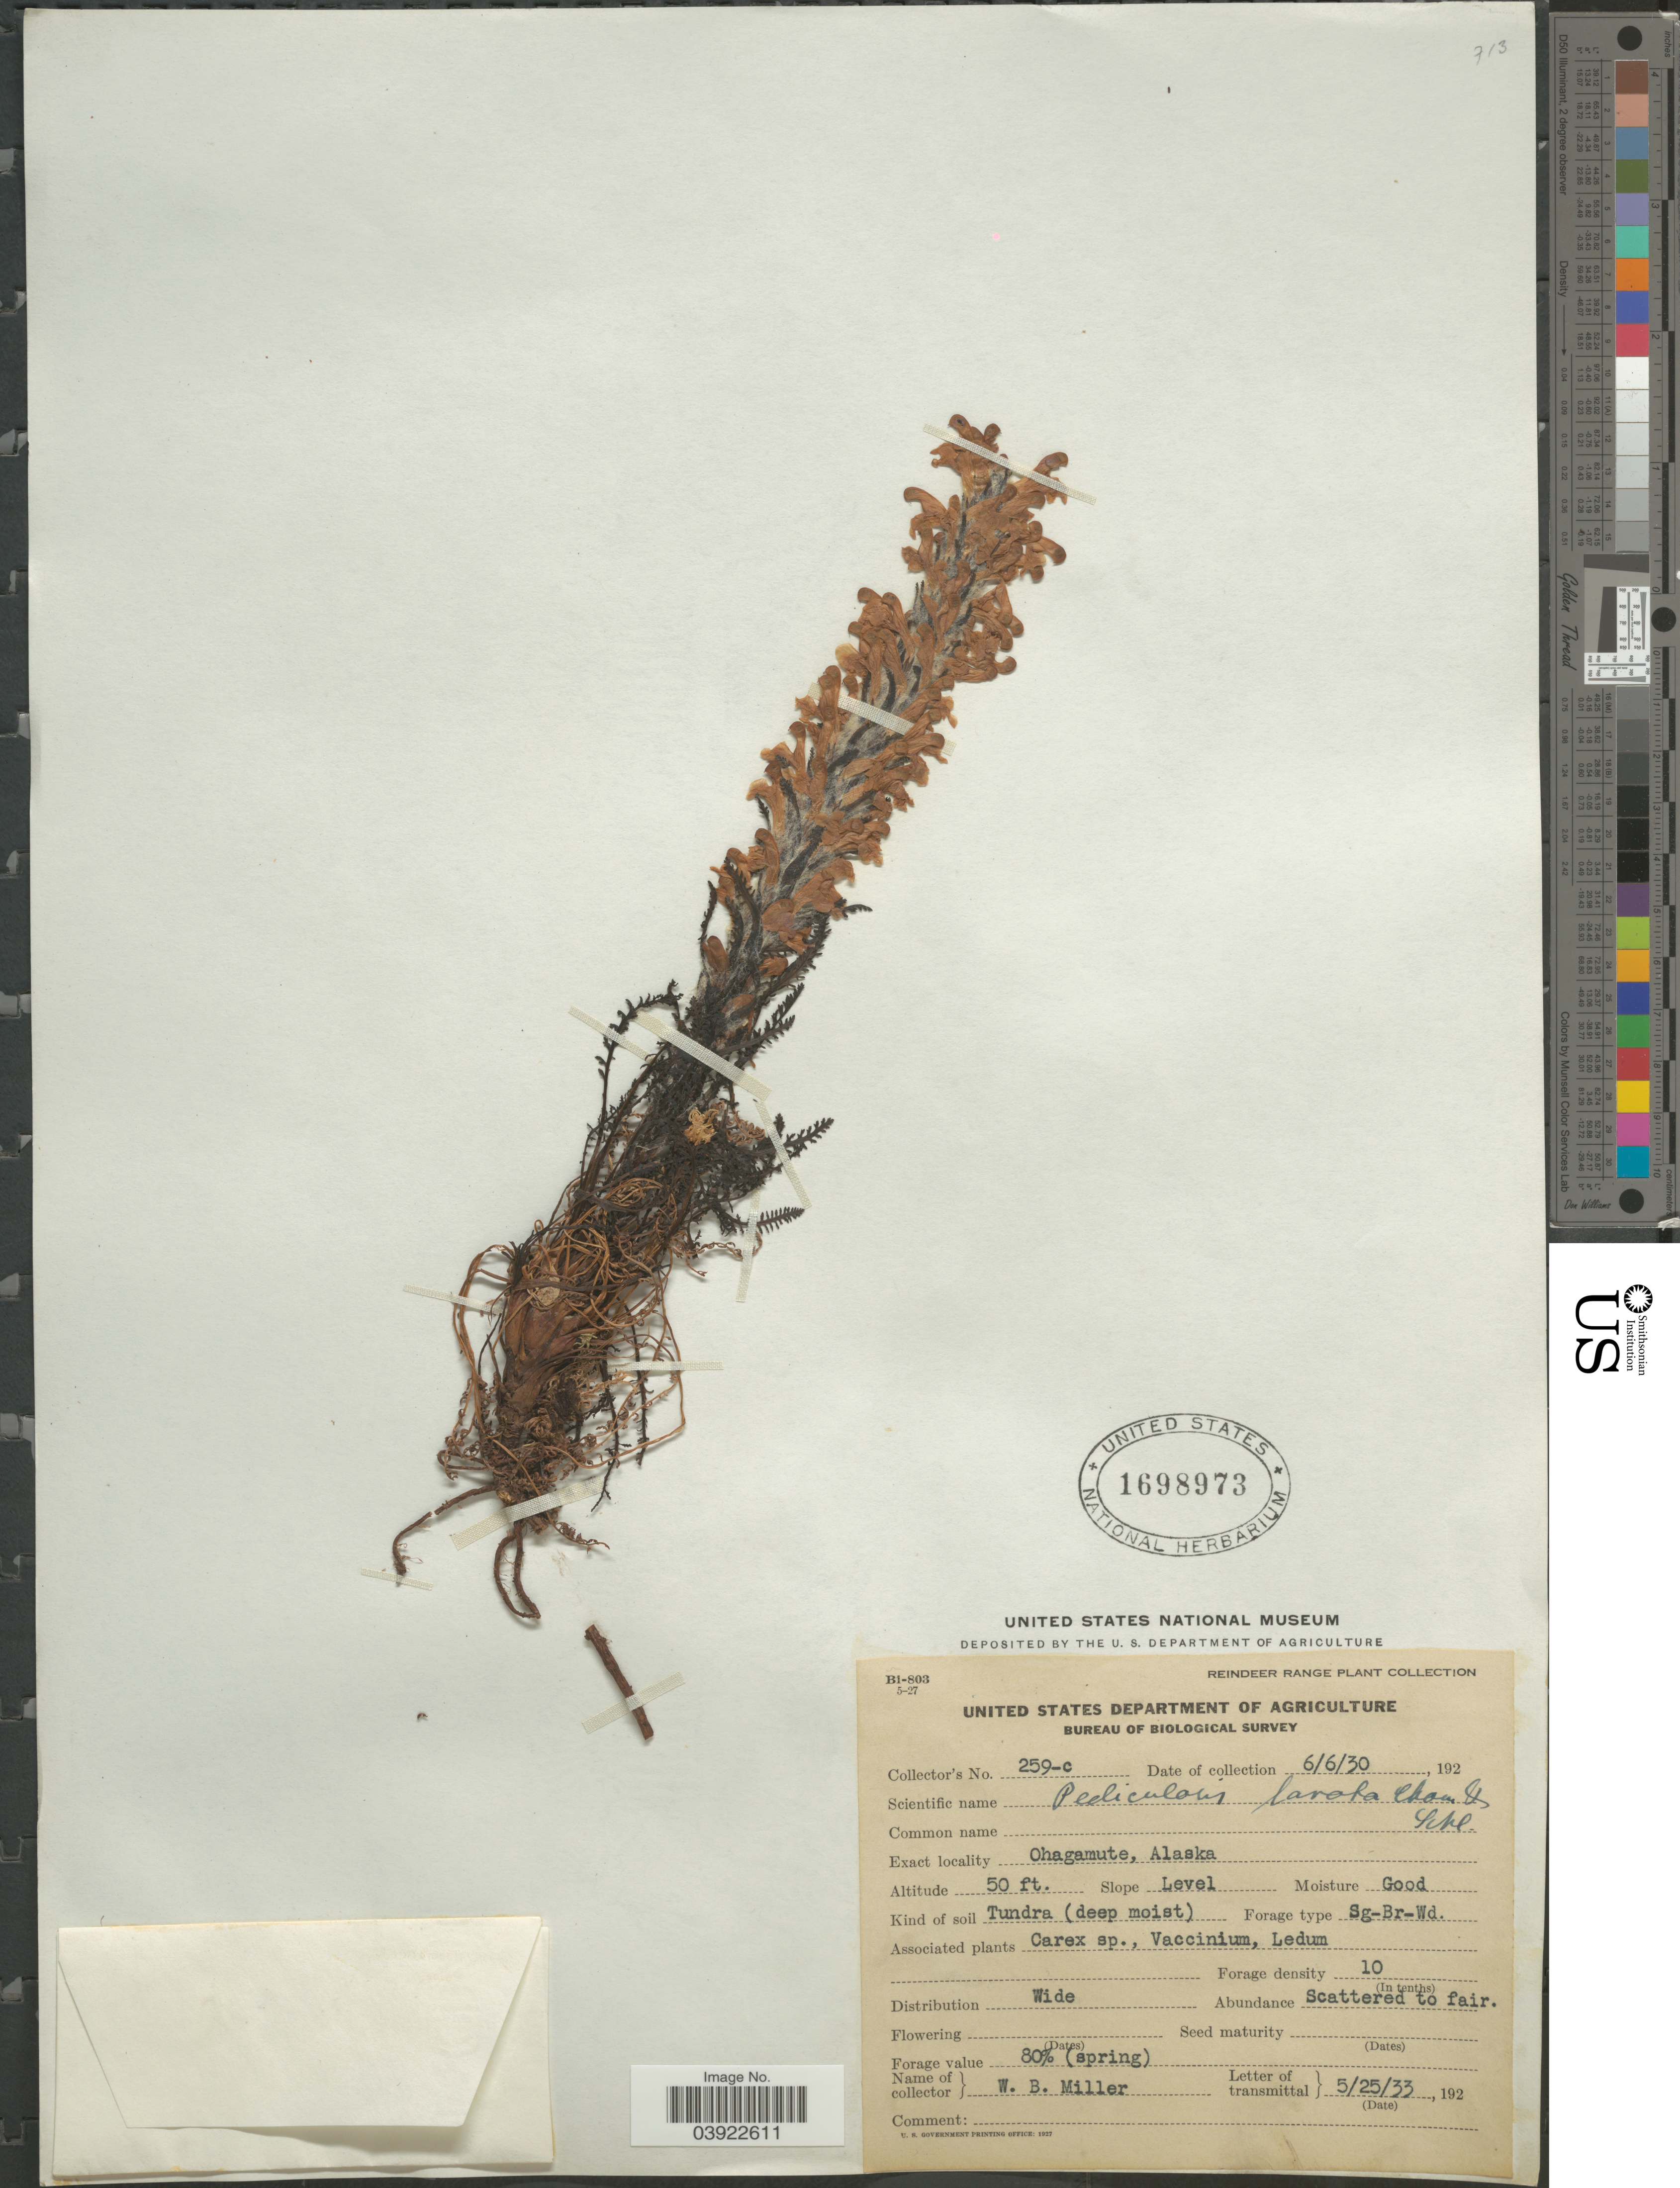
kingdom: Plantae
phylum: Tracheophyta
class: Magnoliopsida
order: Lamiales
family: Orobanchaceae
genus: Pedicularis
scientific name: Pedicularis lanata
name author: Willd. ex Cham. & Schltdl.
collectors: W. Miller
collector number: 259-c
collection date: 1930-06-06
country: United States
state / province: Alaska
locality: Ohagamute.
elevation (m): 15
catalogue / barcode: US 1698973